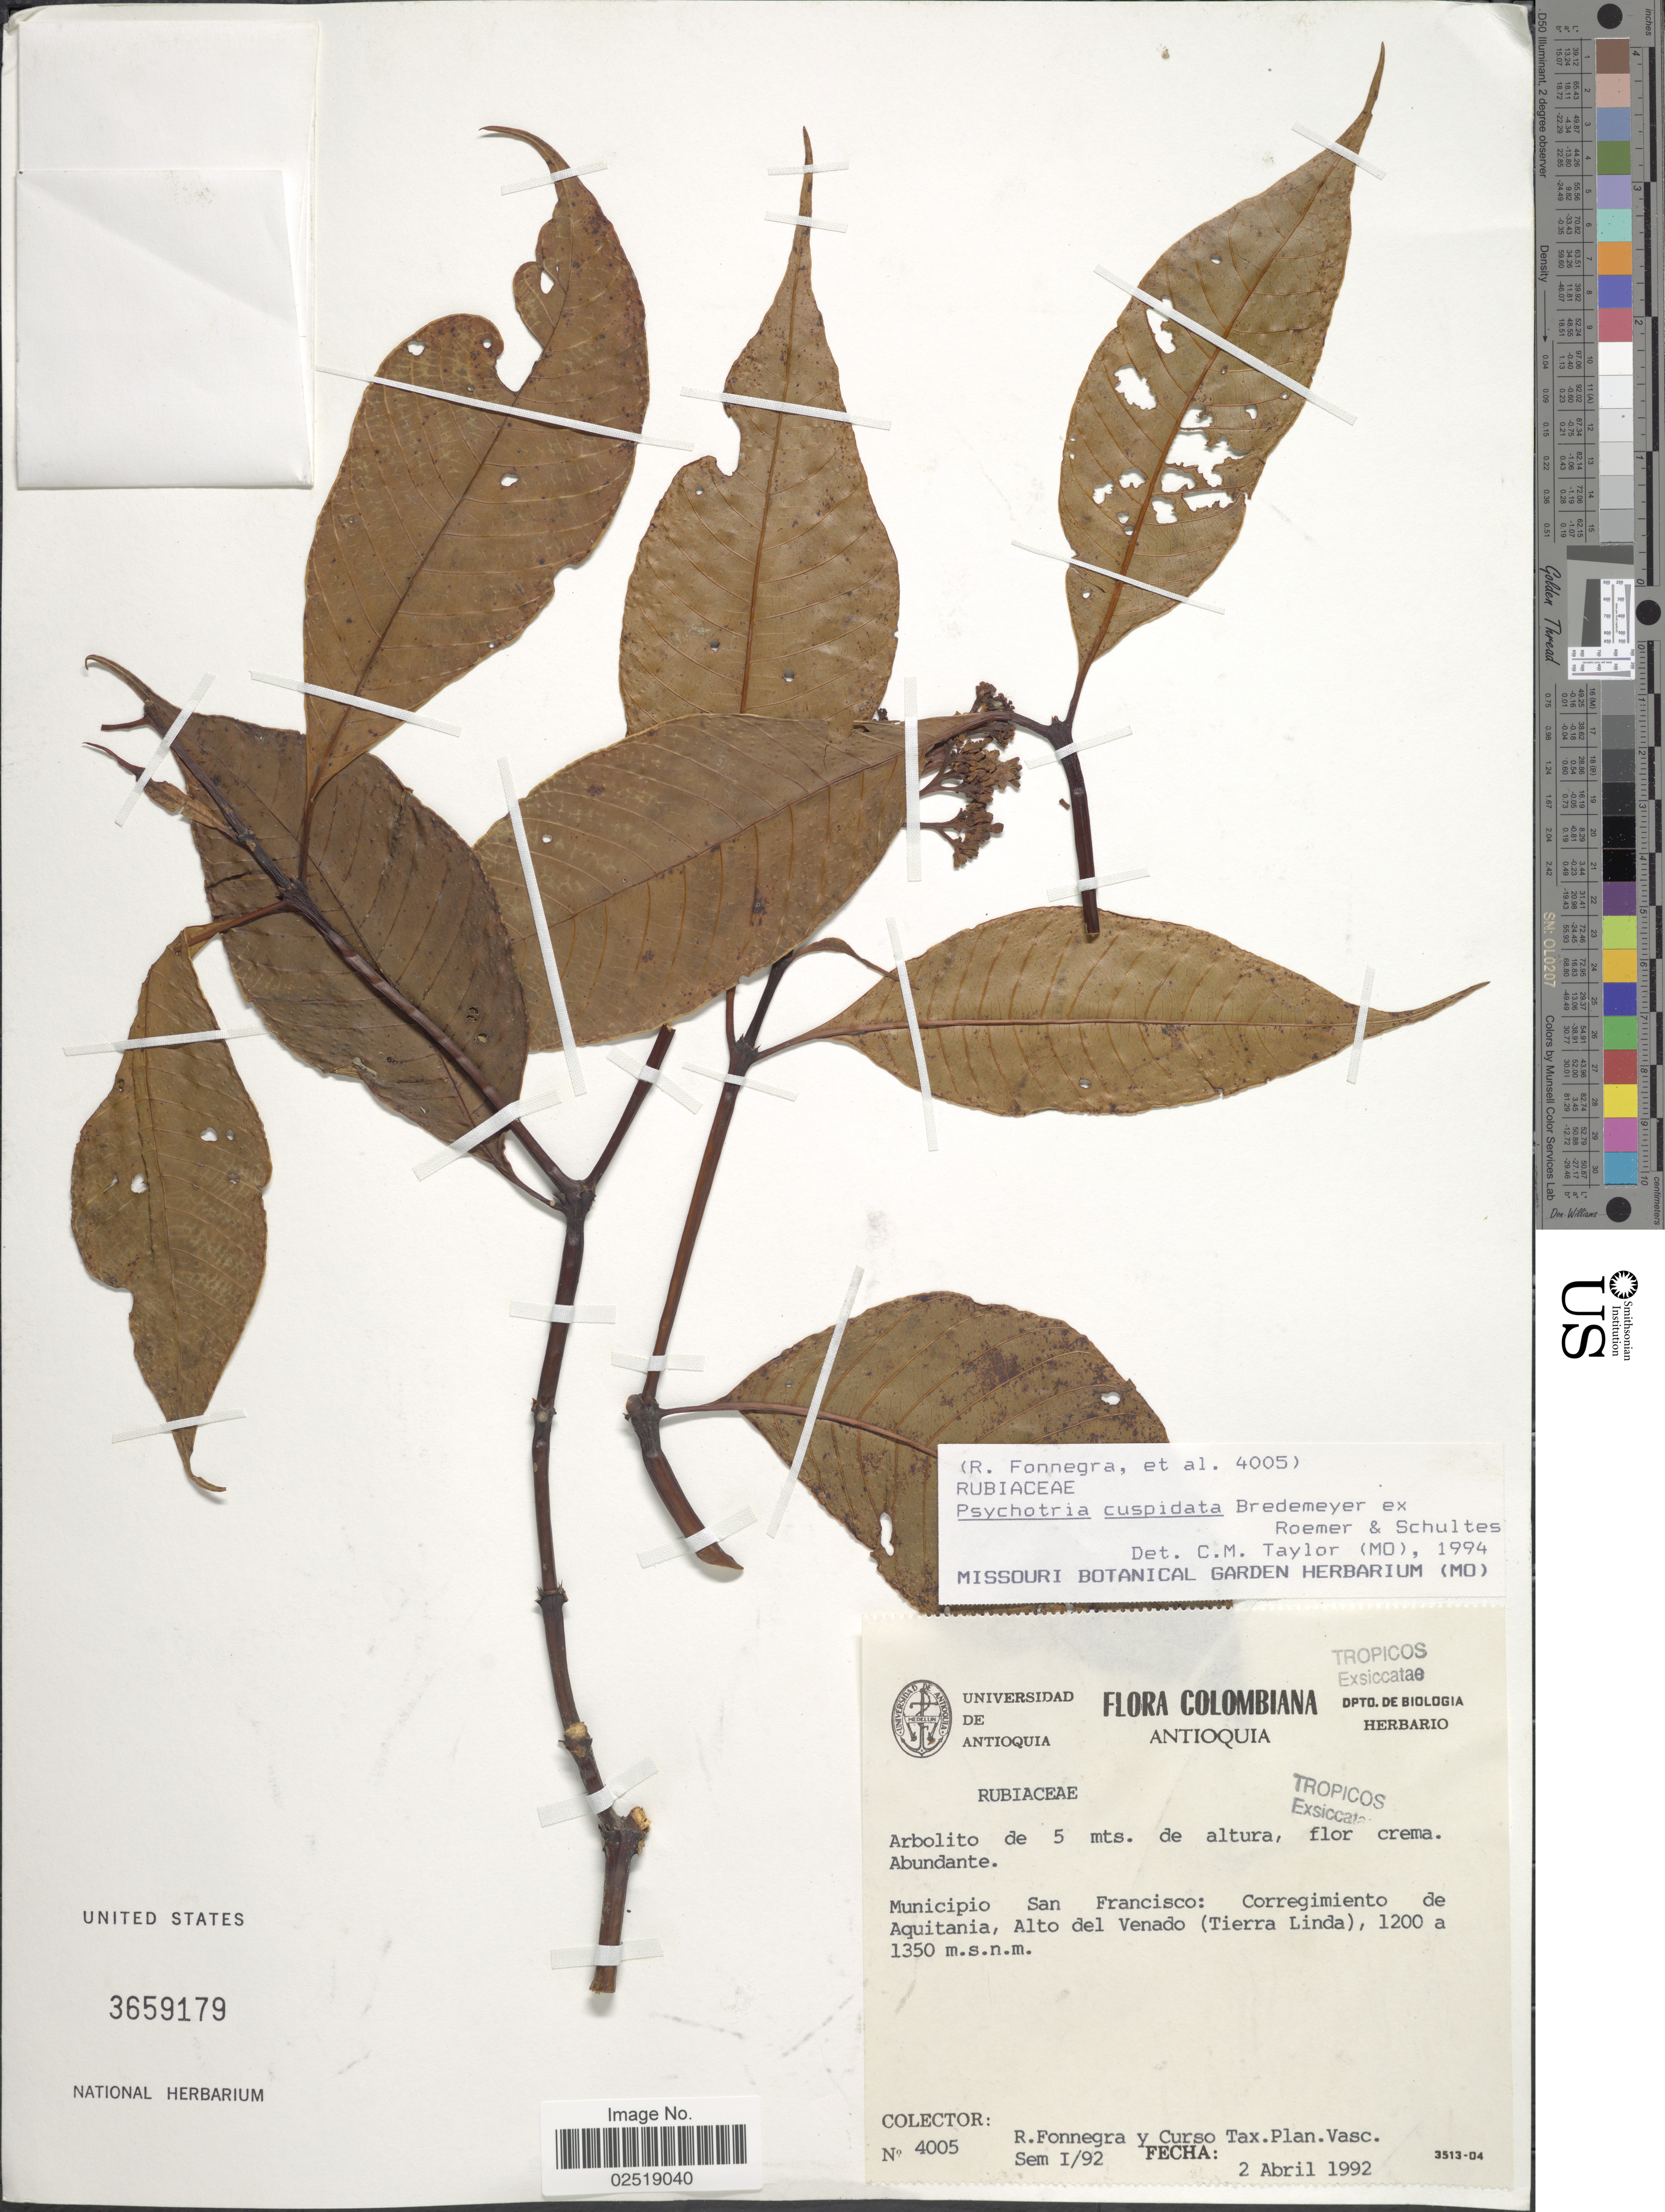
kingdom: Plantae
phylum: Tracheophyta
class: Magnoliopsida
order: Gentianales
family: Rubiaceae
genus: Psychotria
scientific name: Psychotria cuspidata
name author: Bredem. ex Schult.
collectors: R. Fonnegra & Curso Tax. Plant. Vasc.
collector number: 4005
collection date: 1992-04-02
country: Colombia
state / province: Antioquia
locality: Municipio San Francisco: Corregimiento de Aquitania, Alto del Venado (Tierra Linda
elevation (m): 1200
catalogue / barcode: US 3659179